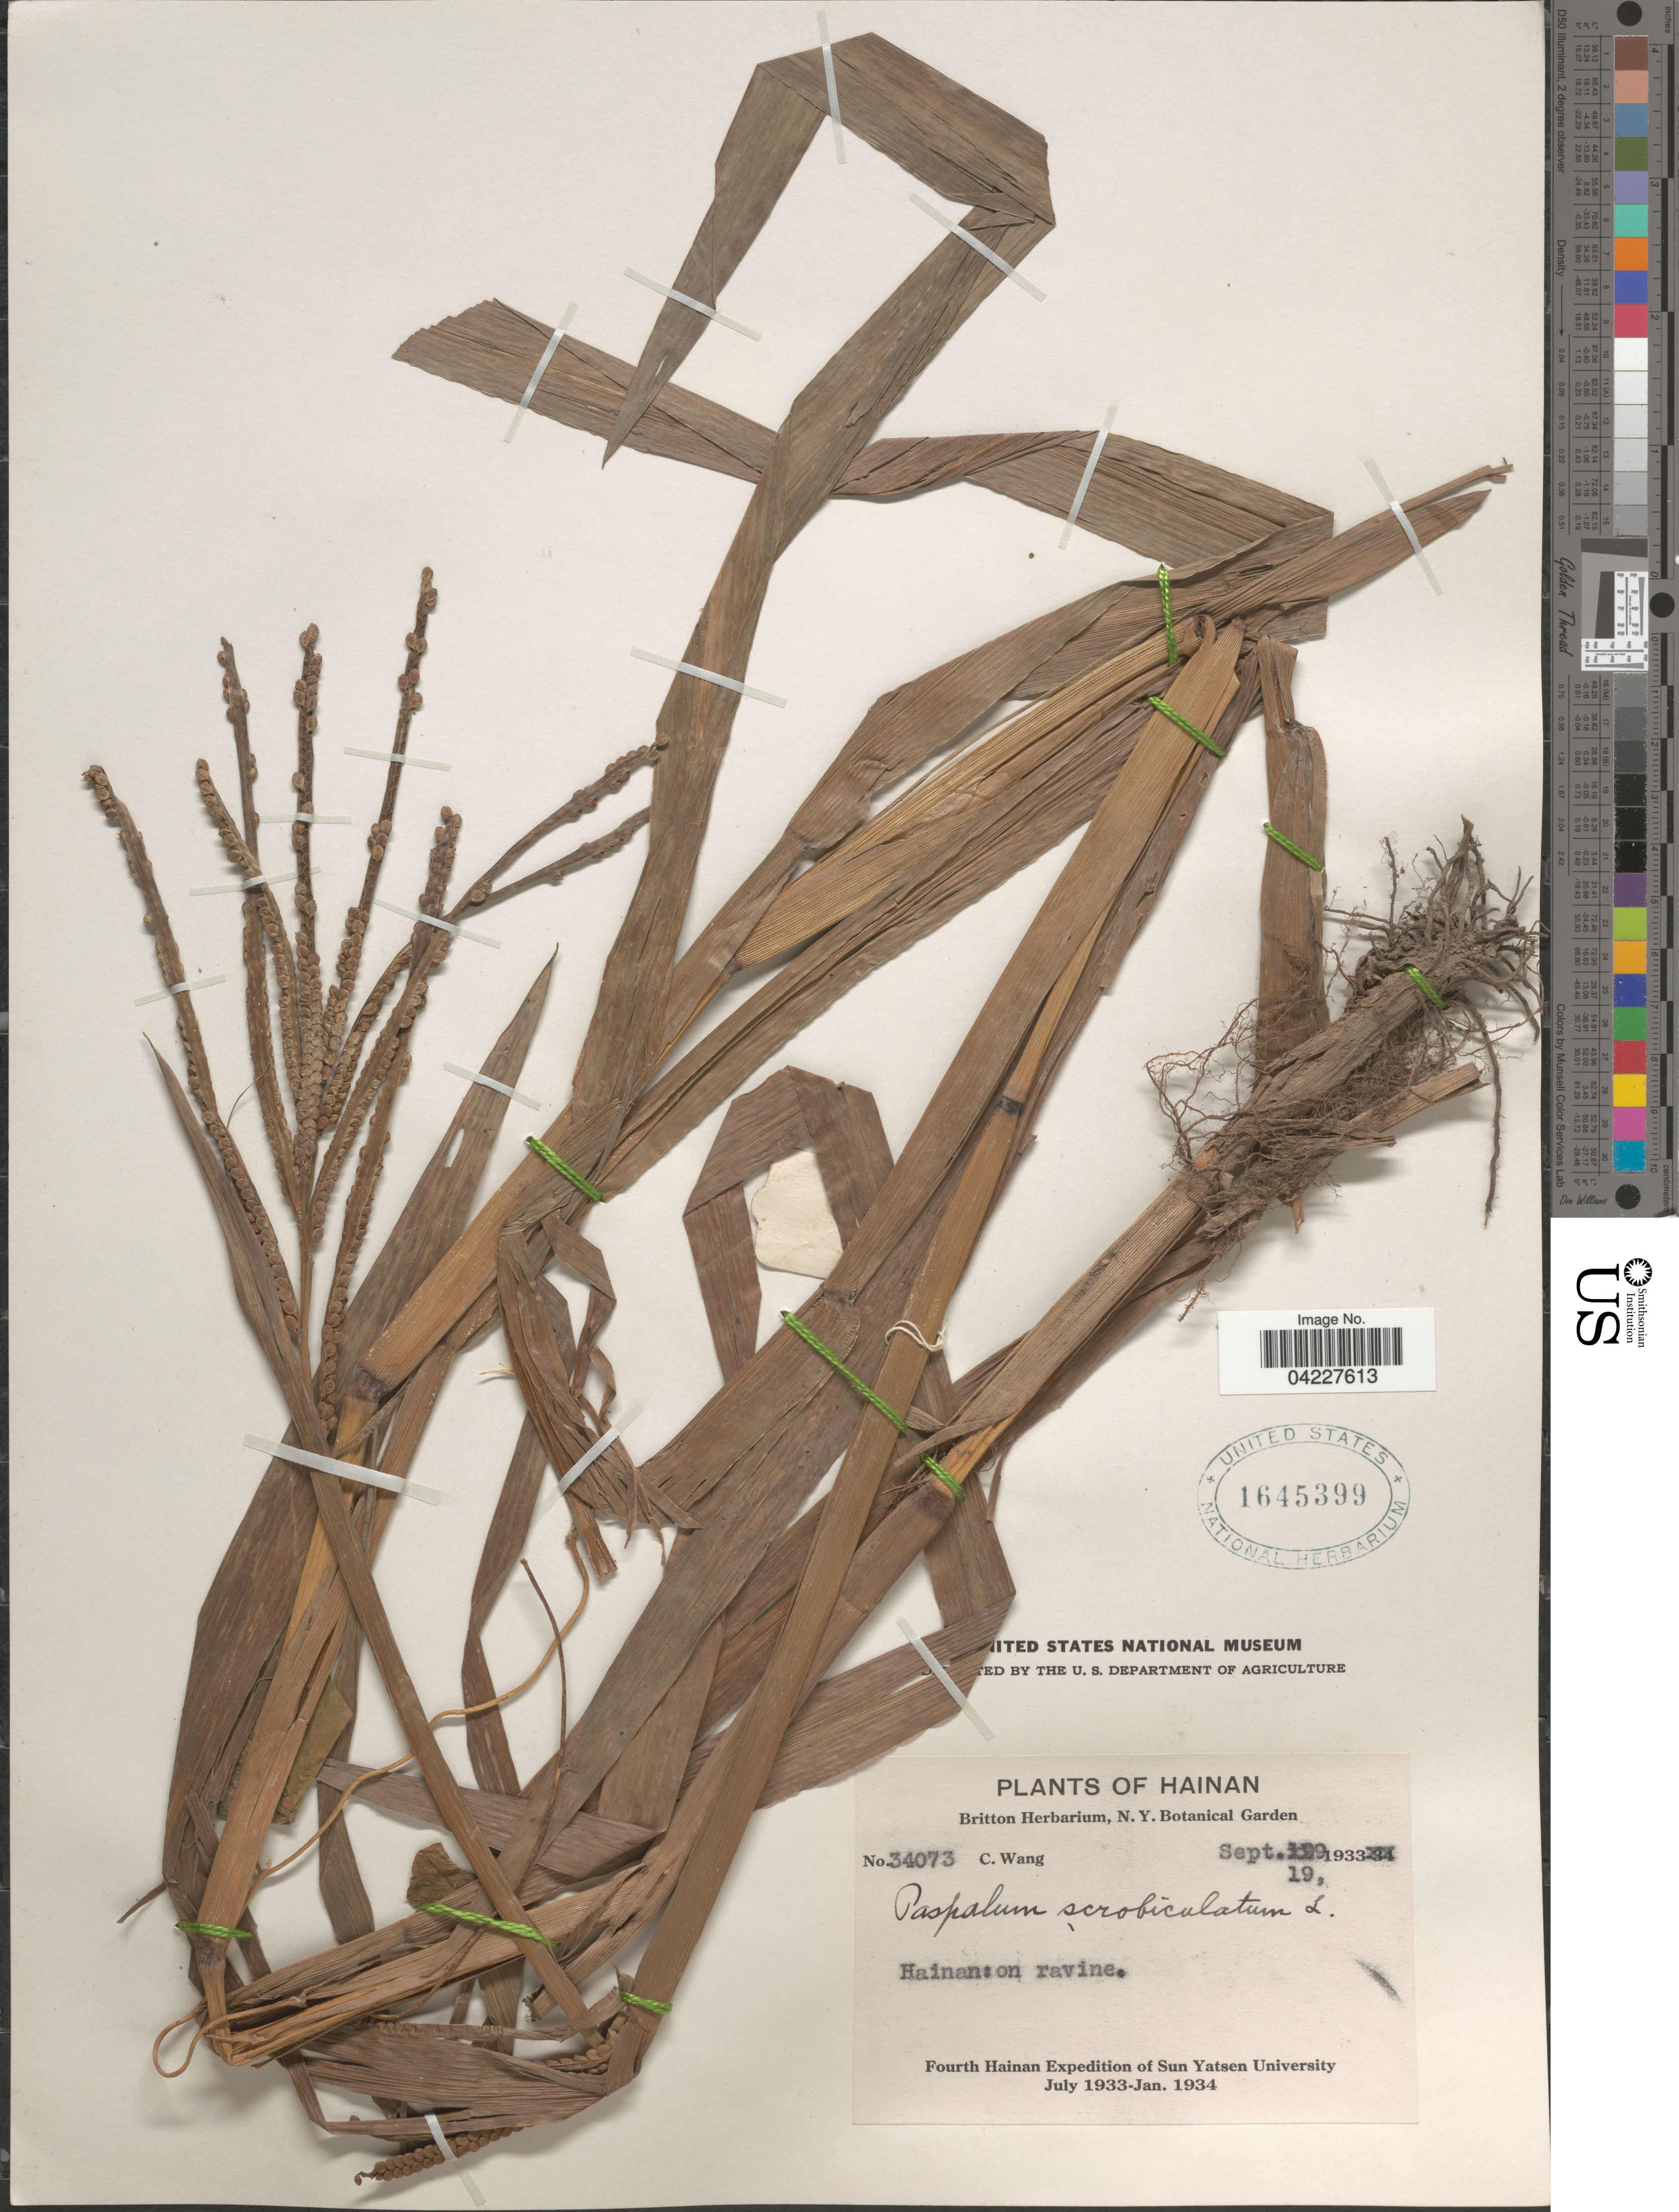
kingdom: Plantae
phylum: Tracheophyta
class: Liliopsida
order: Poales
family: Poaceae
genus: Paspalum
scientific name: Paspalum scrobiculatum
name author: L.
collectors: C. Wang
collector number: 34073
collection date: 1933-09-19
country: China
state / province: Hainan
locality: On ravine. Fourth Hainan Expedition of Sun Yatsen University July 1933-Jan. 1934.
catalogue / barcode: US 1645399